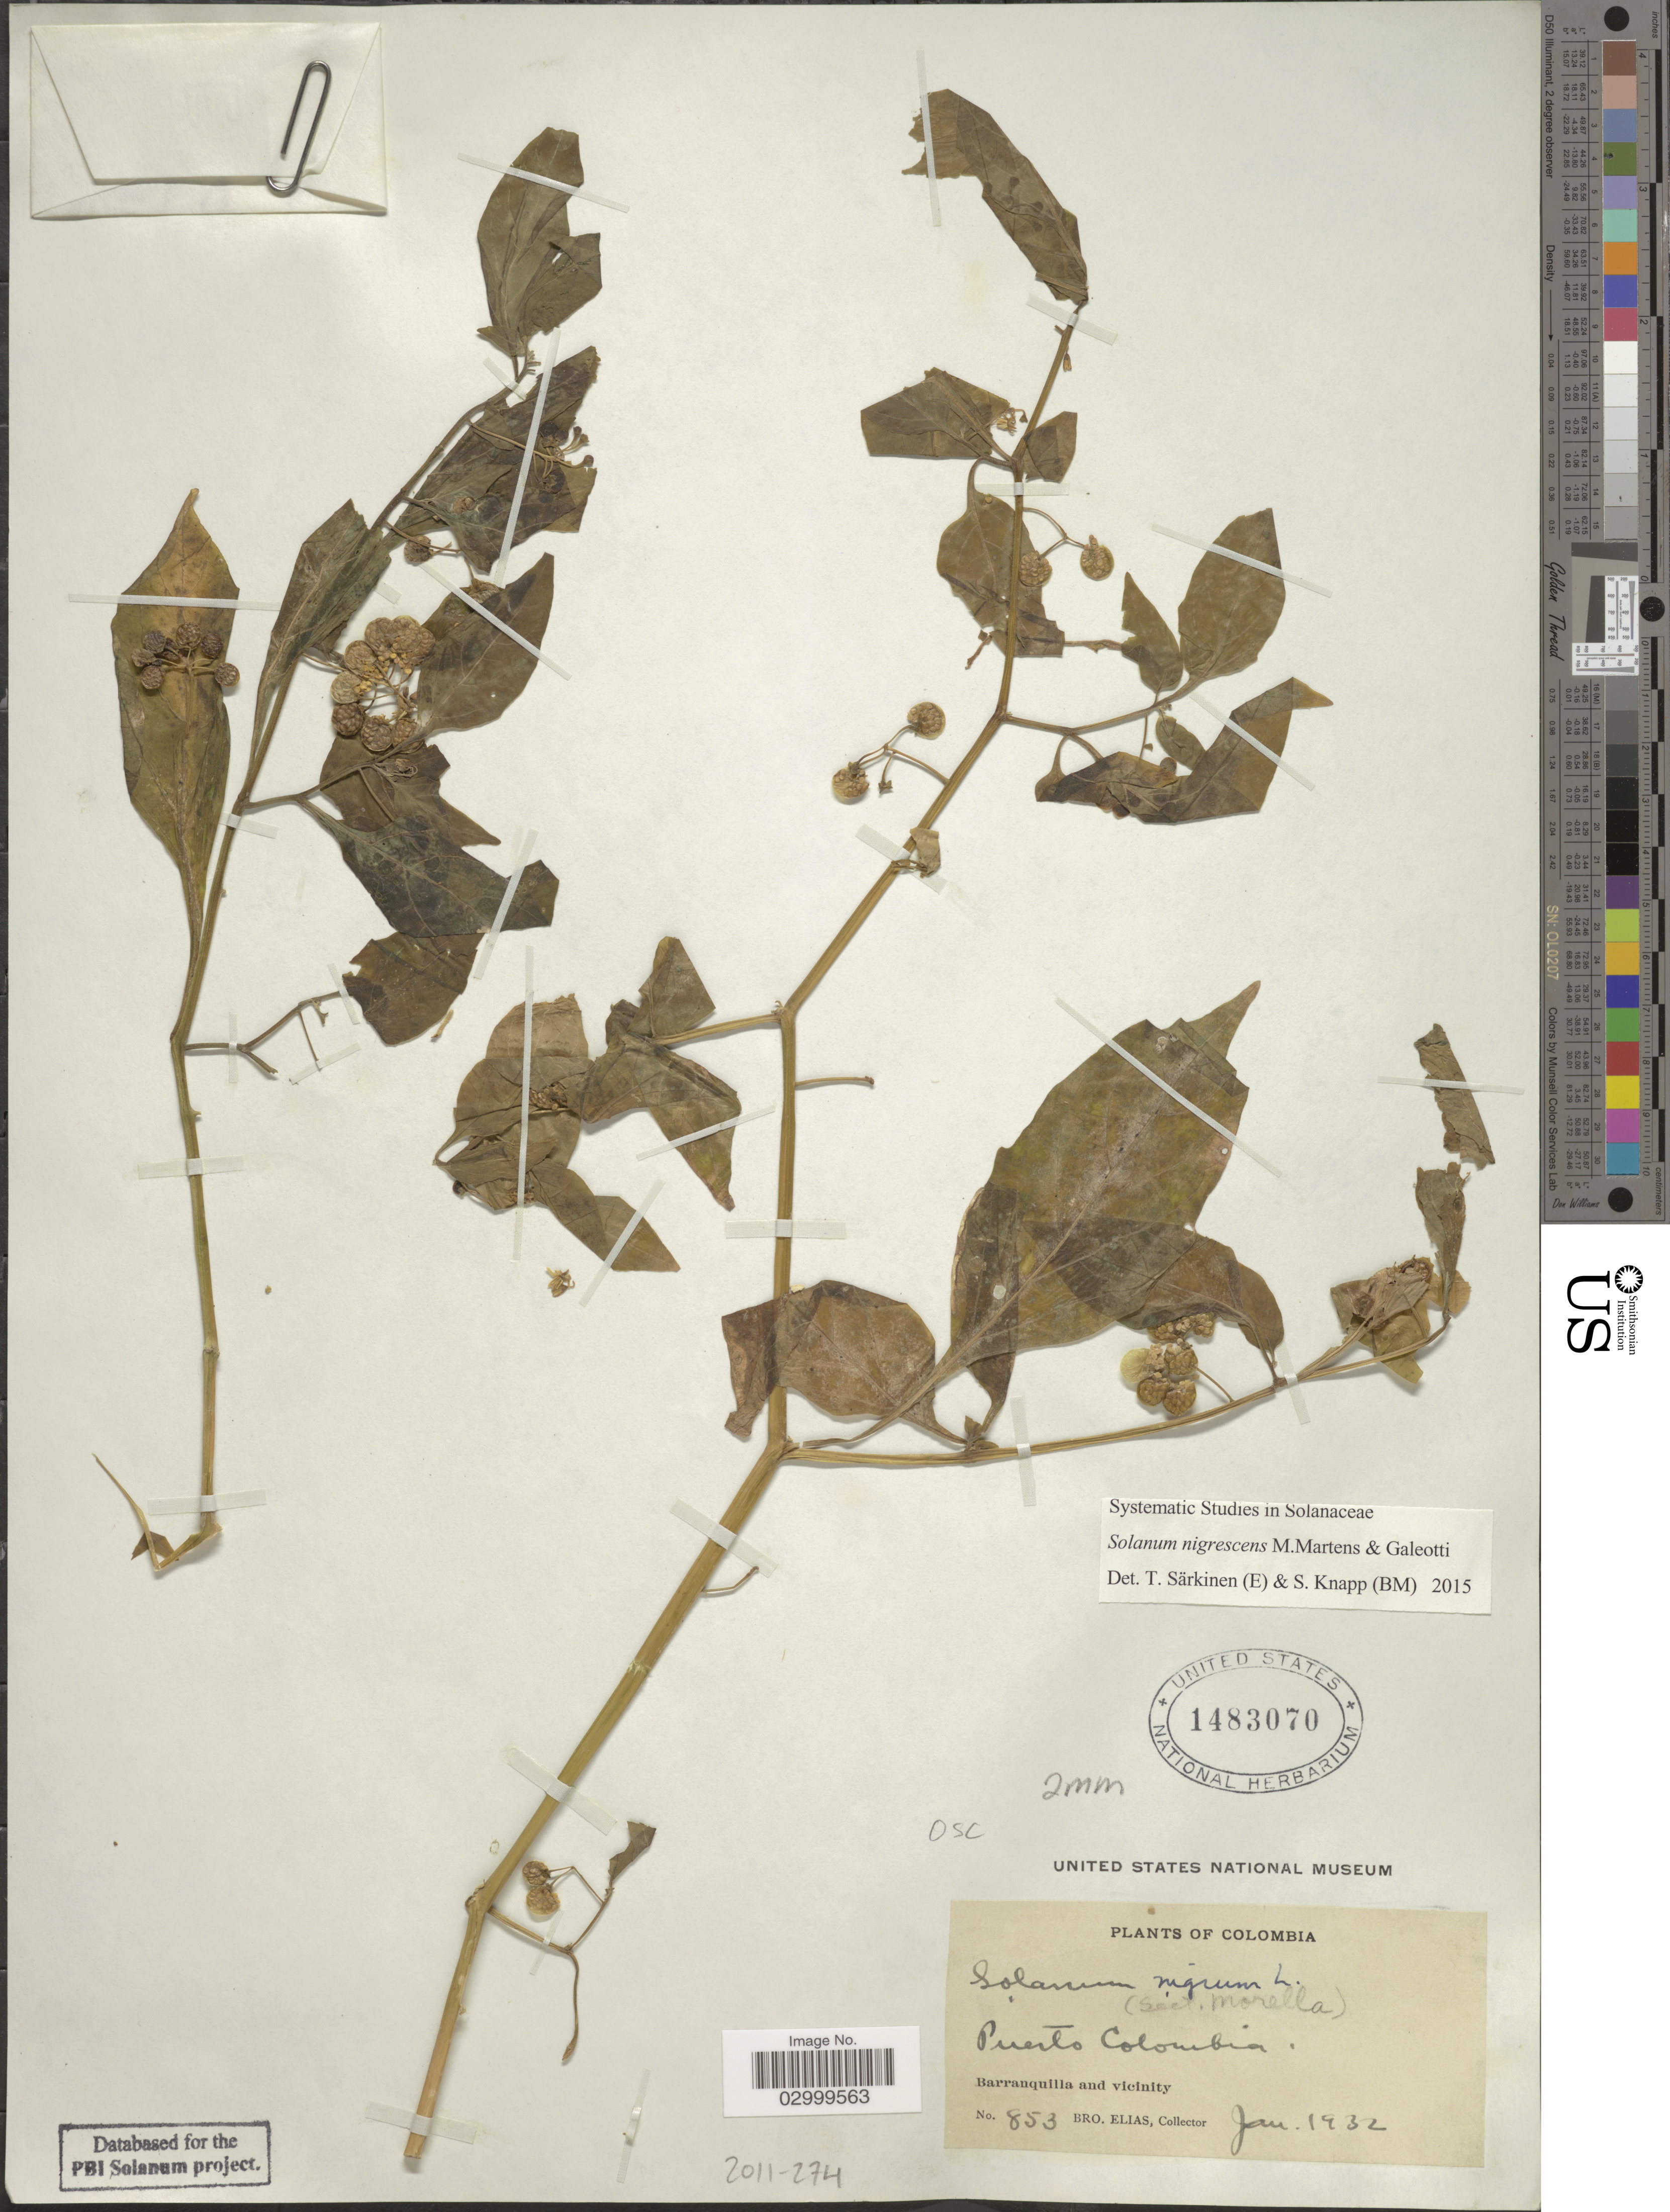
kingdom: Plantae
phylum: Tracheophyta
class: Magnoliopsida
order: Solanales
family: Solanaceae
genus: Solanum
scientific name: Solanum nigrescens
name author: M. Martens & Galeotti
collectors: Bro. Elias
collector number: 853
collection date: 1932-01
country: Colombia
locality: Puerto Colombia. Barranquilla and vicinity.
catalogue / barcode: US 1483070